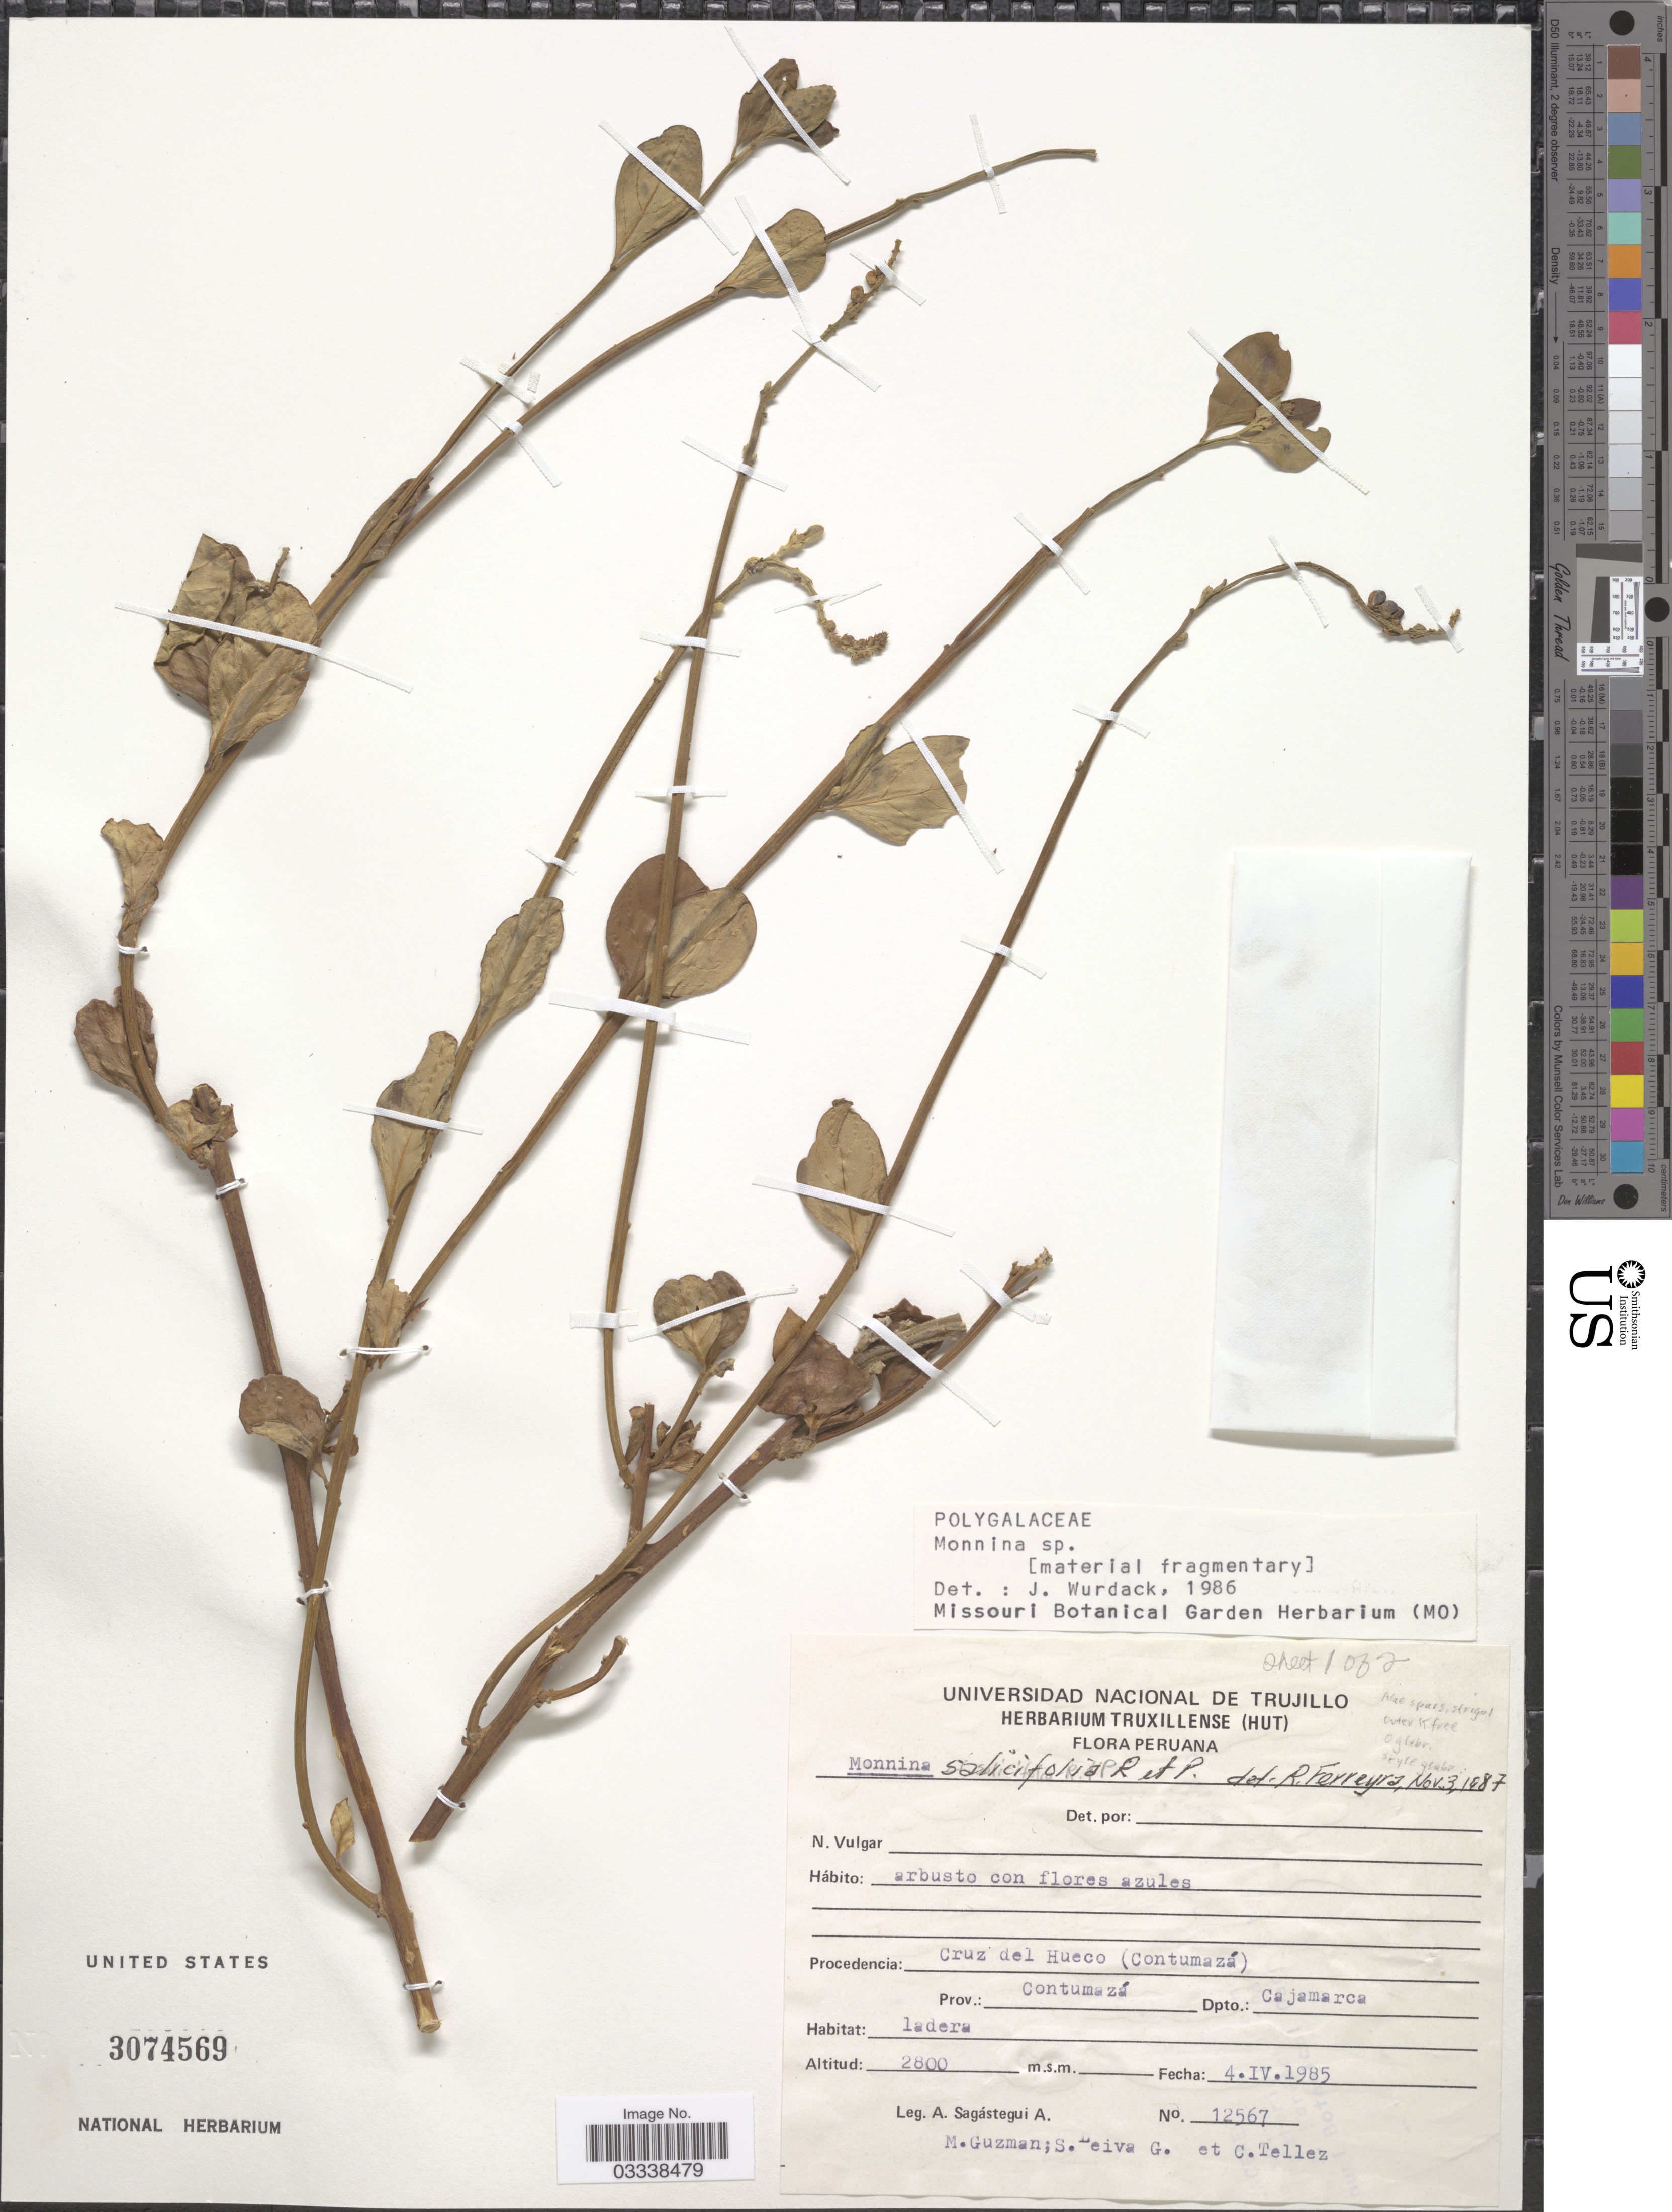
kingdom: Plantae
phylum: Tracheophyta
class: Magnoliopsida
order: Fabales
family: Polygalaceae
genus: Monnina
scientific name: Monnina salicifolia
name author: Ruiz & Pav.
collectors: A. Sagástegui A., M. Guzman, S. Leiva G. & C. Téllez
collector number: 12567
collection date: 1985-04-04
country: Peru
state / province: Cajamarca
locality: Procedencia: Cruz del Hueco (Contumazá), Prov.: Contumazá, Dpto.: Cajamarca.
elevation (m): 2800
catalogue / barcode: US 3074569